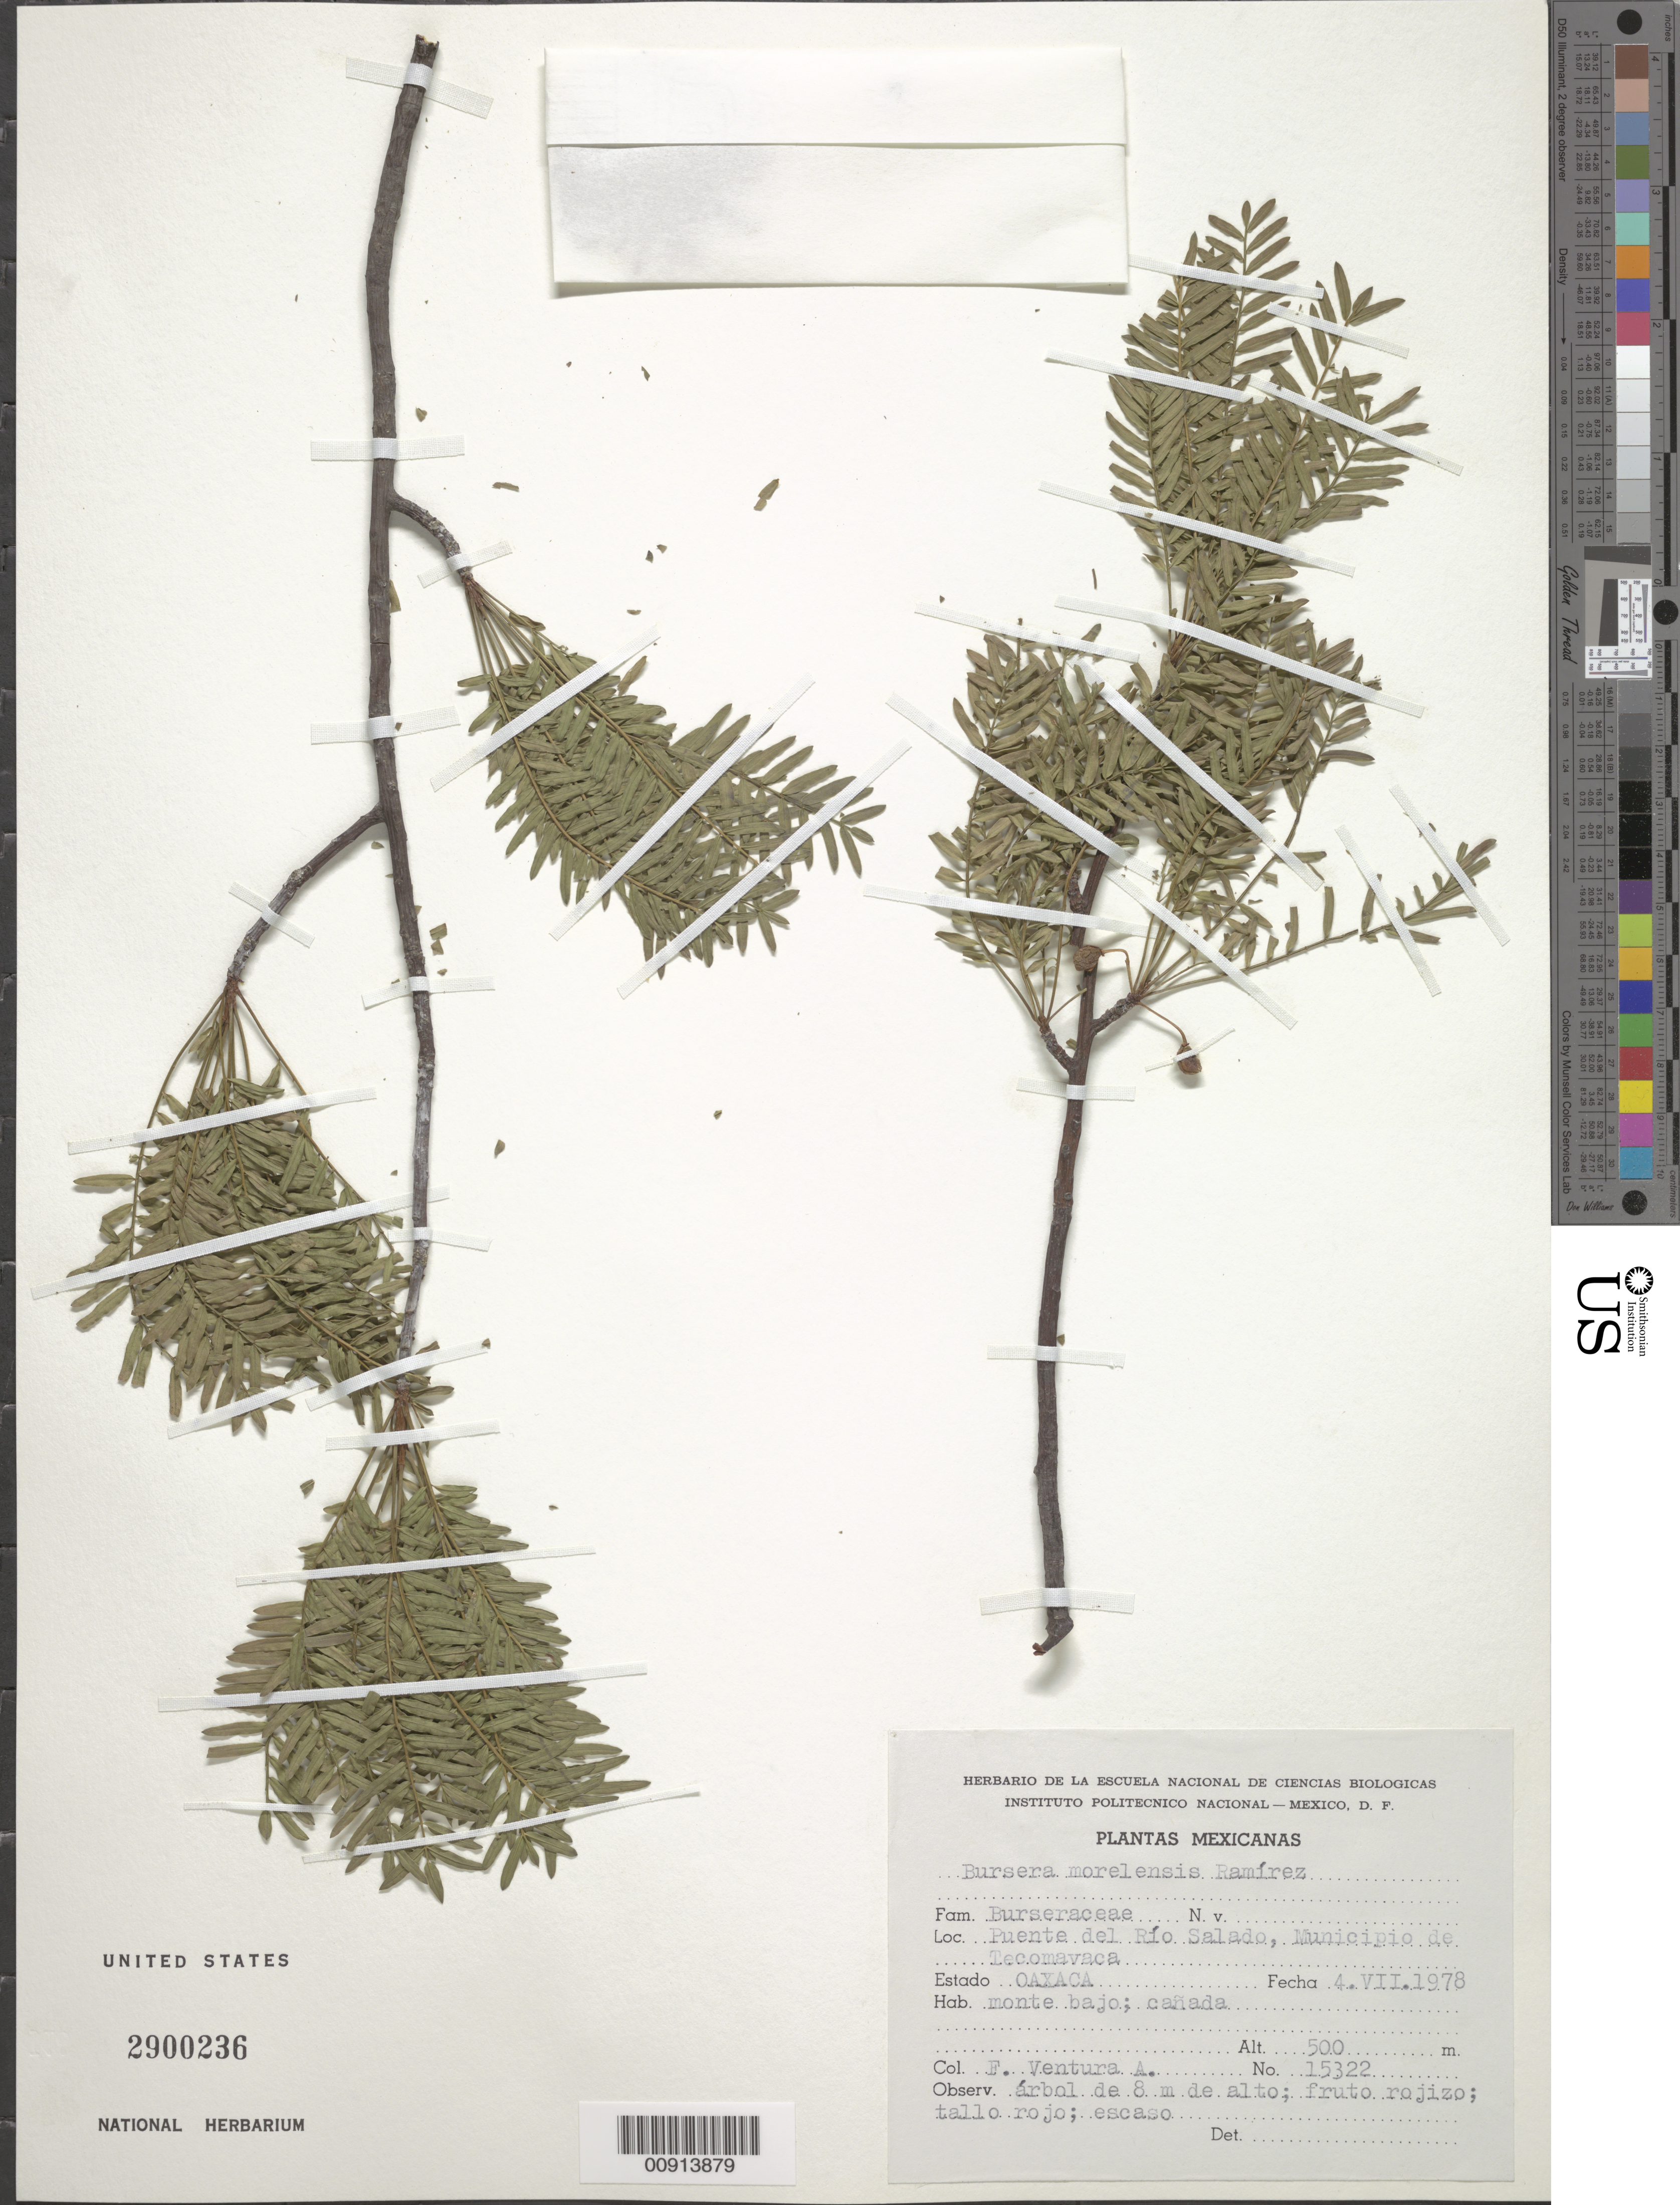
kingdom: Plantae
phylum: Tracheophyta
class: Magnoliopsida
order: Sapindales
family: Burseraceae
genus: Bursera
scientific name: Bursera morelensis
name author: Ramírez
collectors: F. Ventura A.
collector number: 15322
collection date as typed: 04 Jul 1978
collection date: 1978-07-04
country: Mexico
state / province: Oaxaca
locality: Puente de Río Salado, Municipio de Tecomavaca, Estado Oaxaca.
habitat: Monte bajo; cañada.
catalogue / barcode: US 2900236